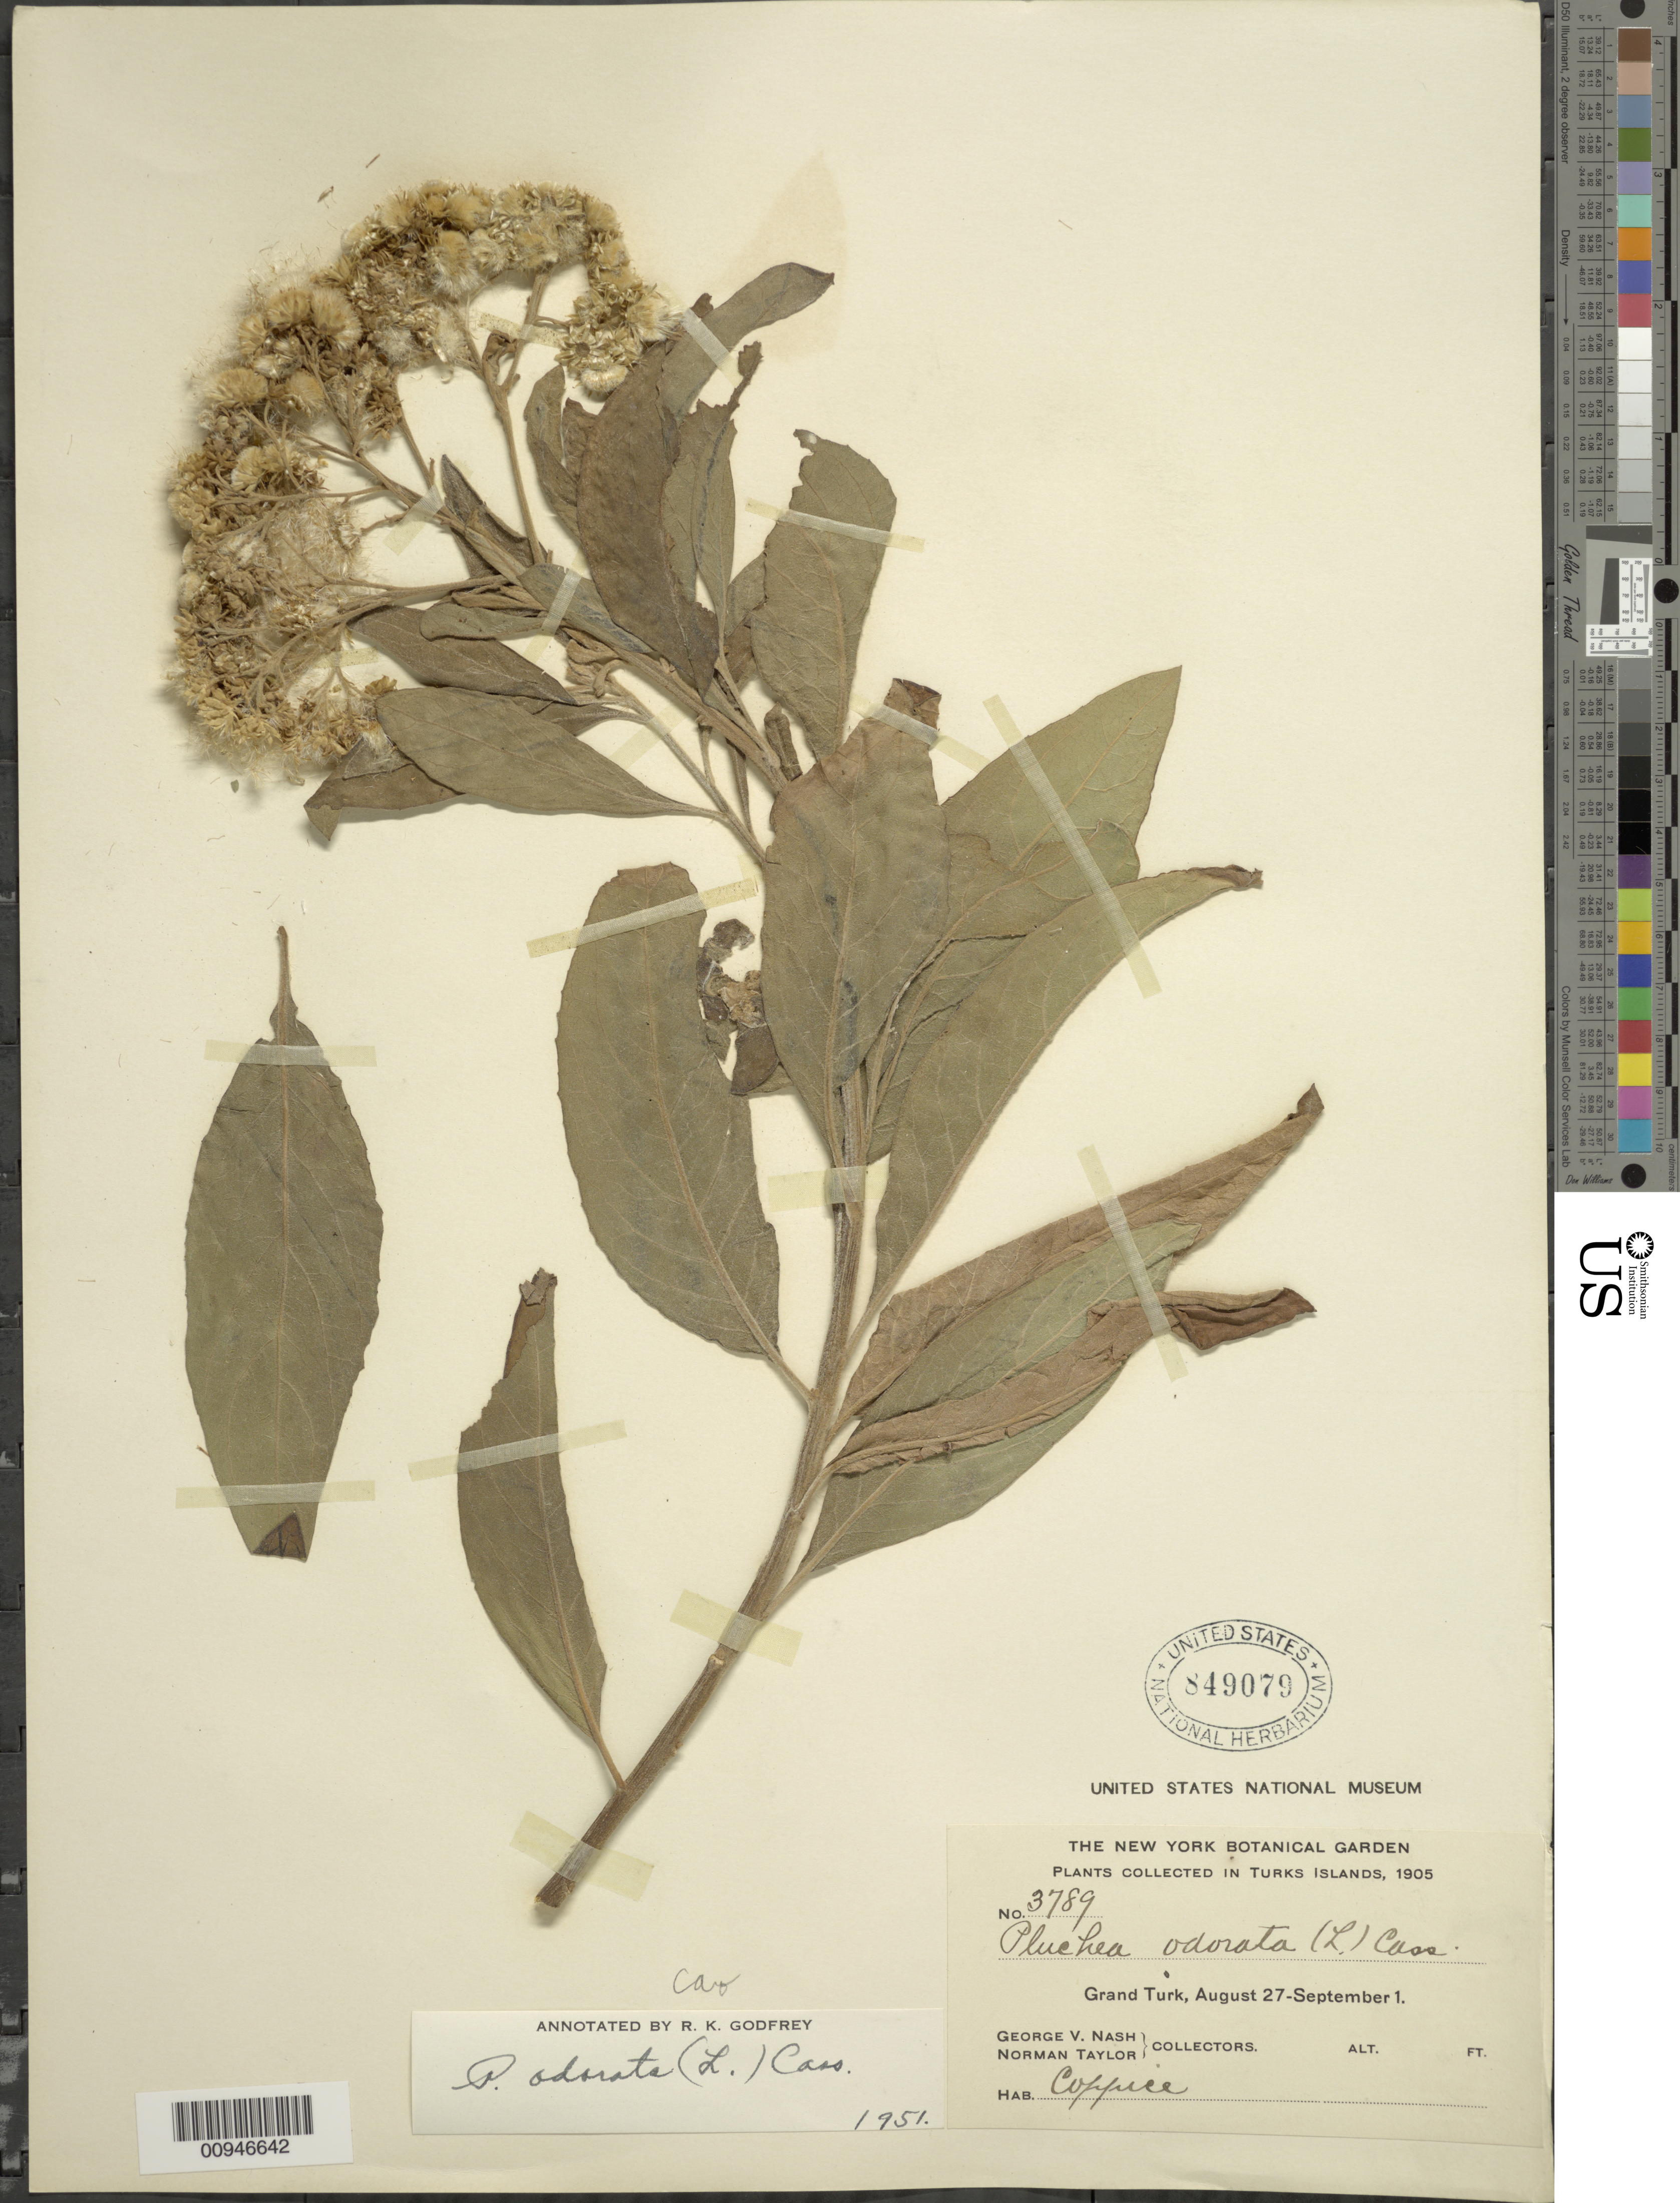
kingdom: Plantae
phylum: Tracheophyta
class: Magnoliopsida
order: Asterales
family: Asteraceae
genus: Pluchea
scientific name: Pluchea carolinensis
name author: (Jacq.) D. Don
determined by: Godfrey, R. K.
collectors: G. V. Nash & N. Taylor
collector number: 3789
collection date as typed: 27 Aug 1905 to 01 Sep 1905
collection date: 1905-08-27/1905-09-01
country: Turks and Caicos Islands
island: Grand Turk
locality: Grand Turk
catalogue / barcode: US 849079